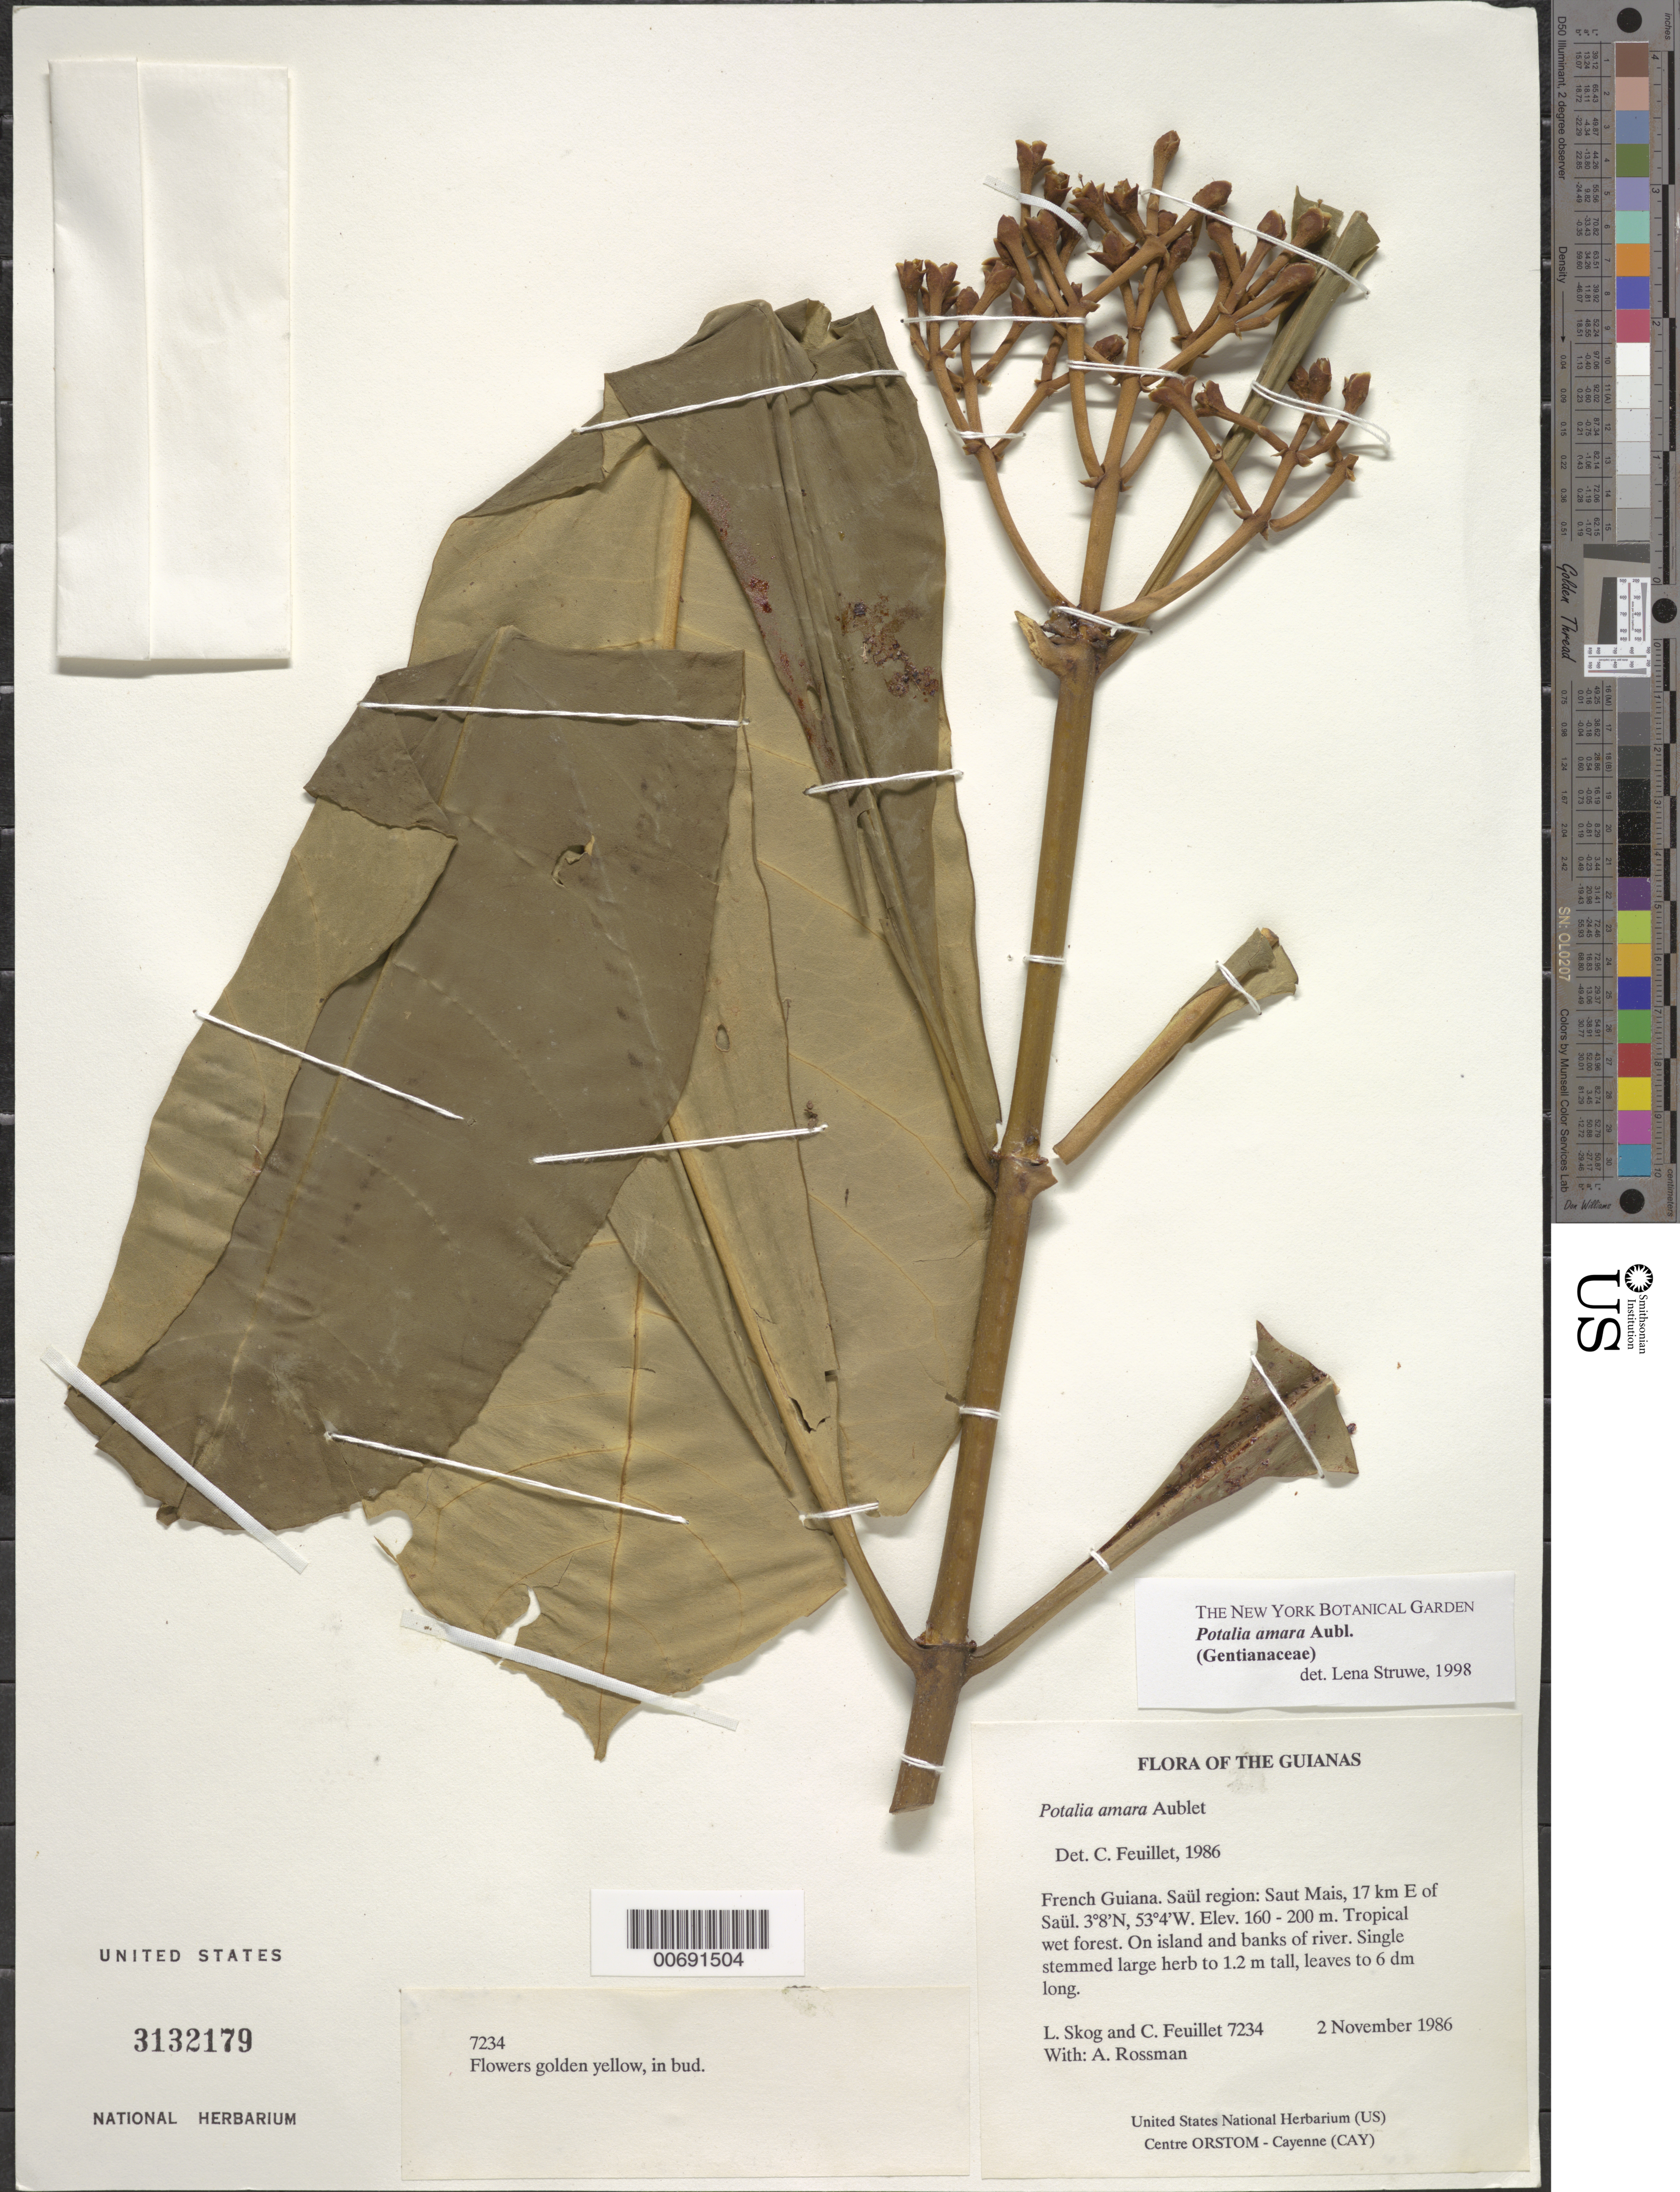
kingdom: Plantae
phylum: Tracheophyta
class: Magnoliopsida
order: Gentianales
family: Gentianaceae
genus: Potalia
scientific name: Potalia amara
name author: Aubl.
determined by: Feuillet, C.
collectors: L. E. Skog, C. Feuillet & A. Rossman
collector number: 7234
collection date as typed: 2 November 1986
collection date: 1986-11-02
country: French Guiana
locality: Saut Mais, 17 km E of Saül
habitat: Tropical wet forest. On island and banks of river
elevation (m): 160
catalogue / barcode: US 3132179